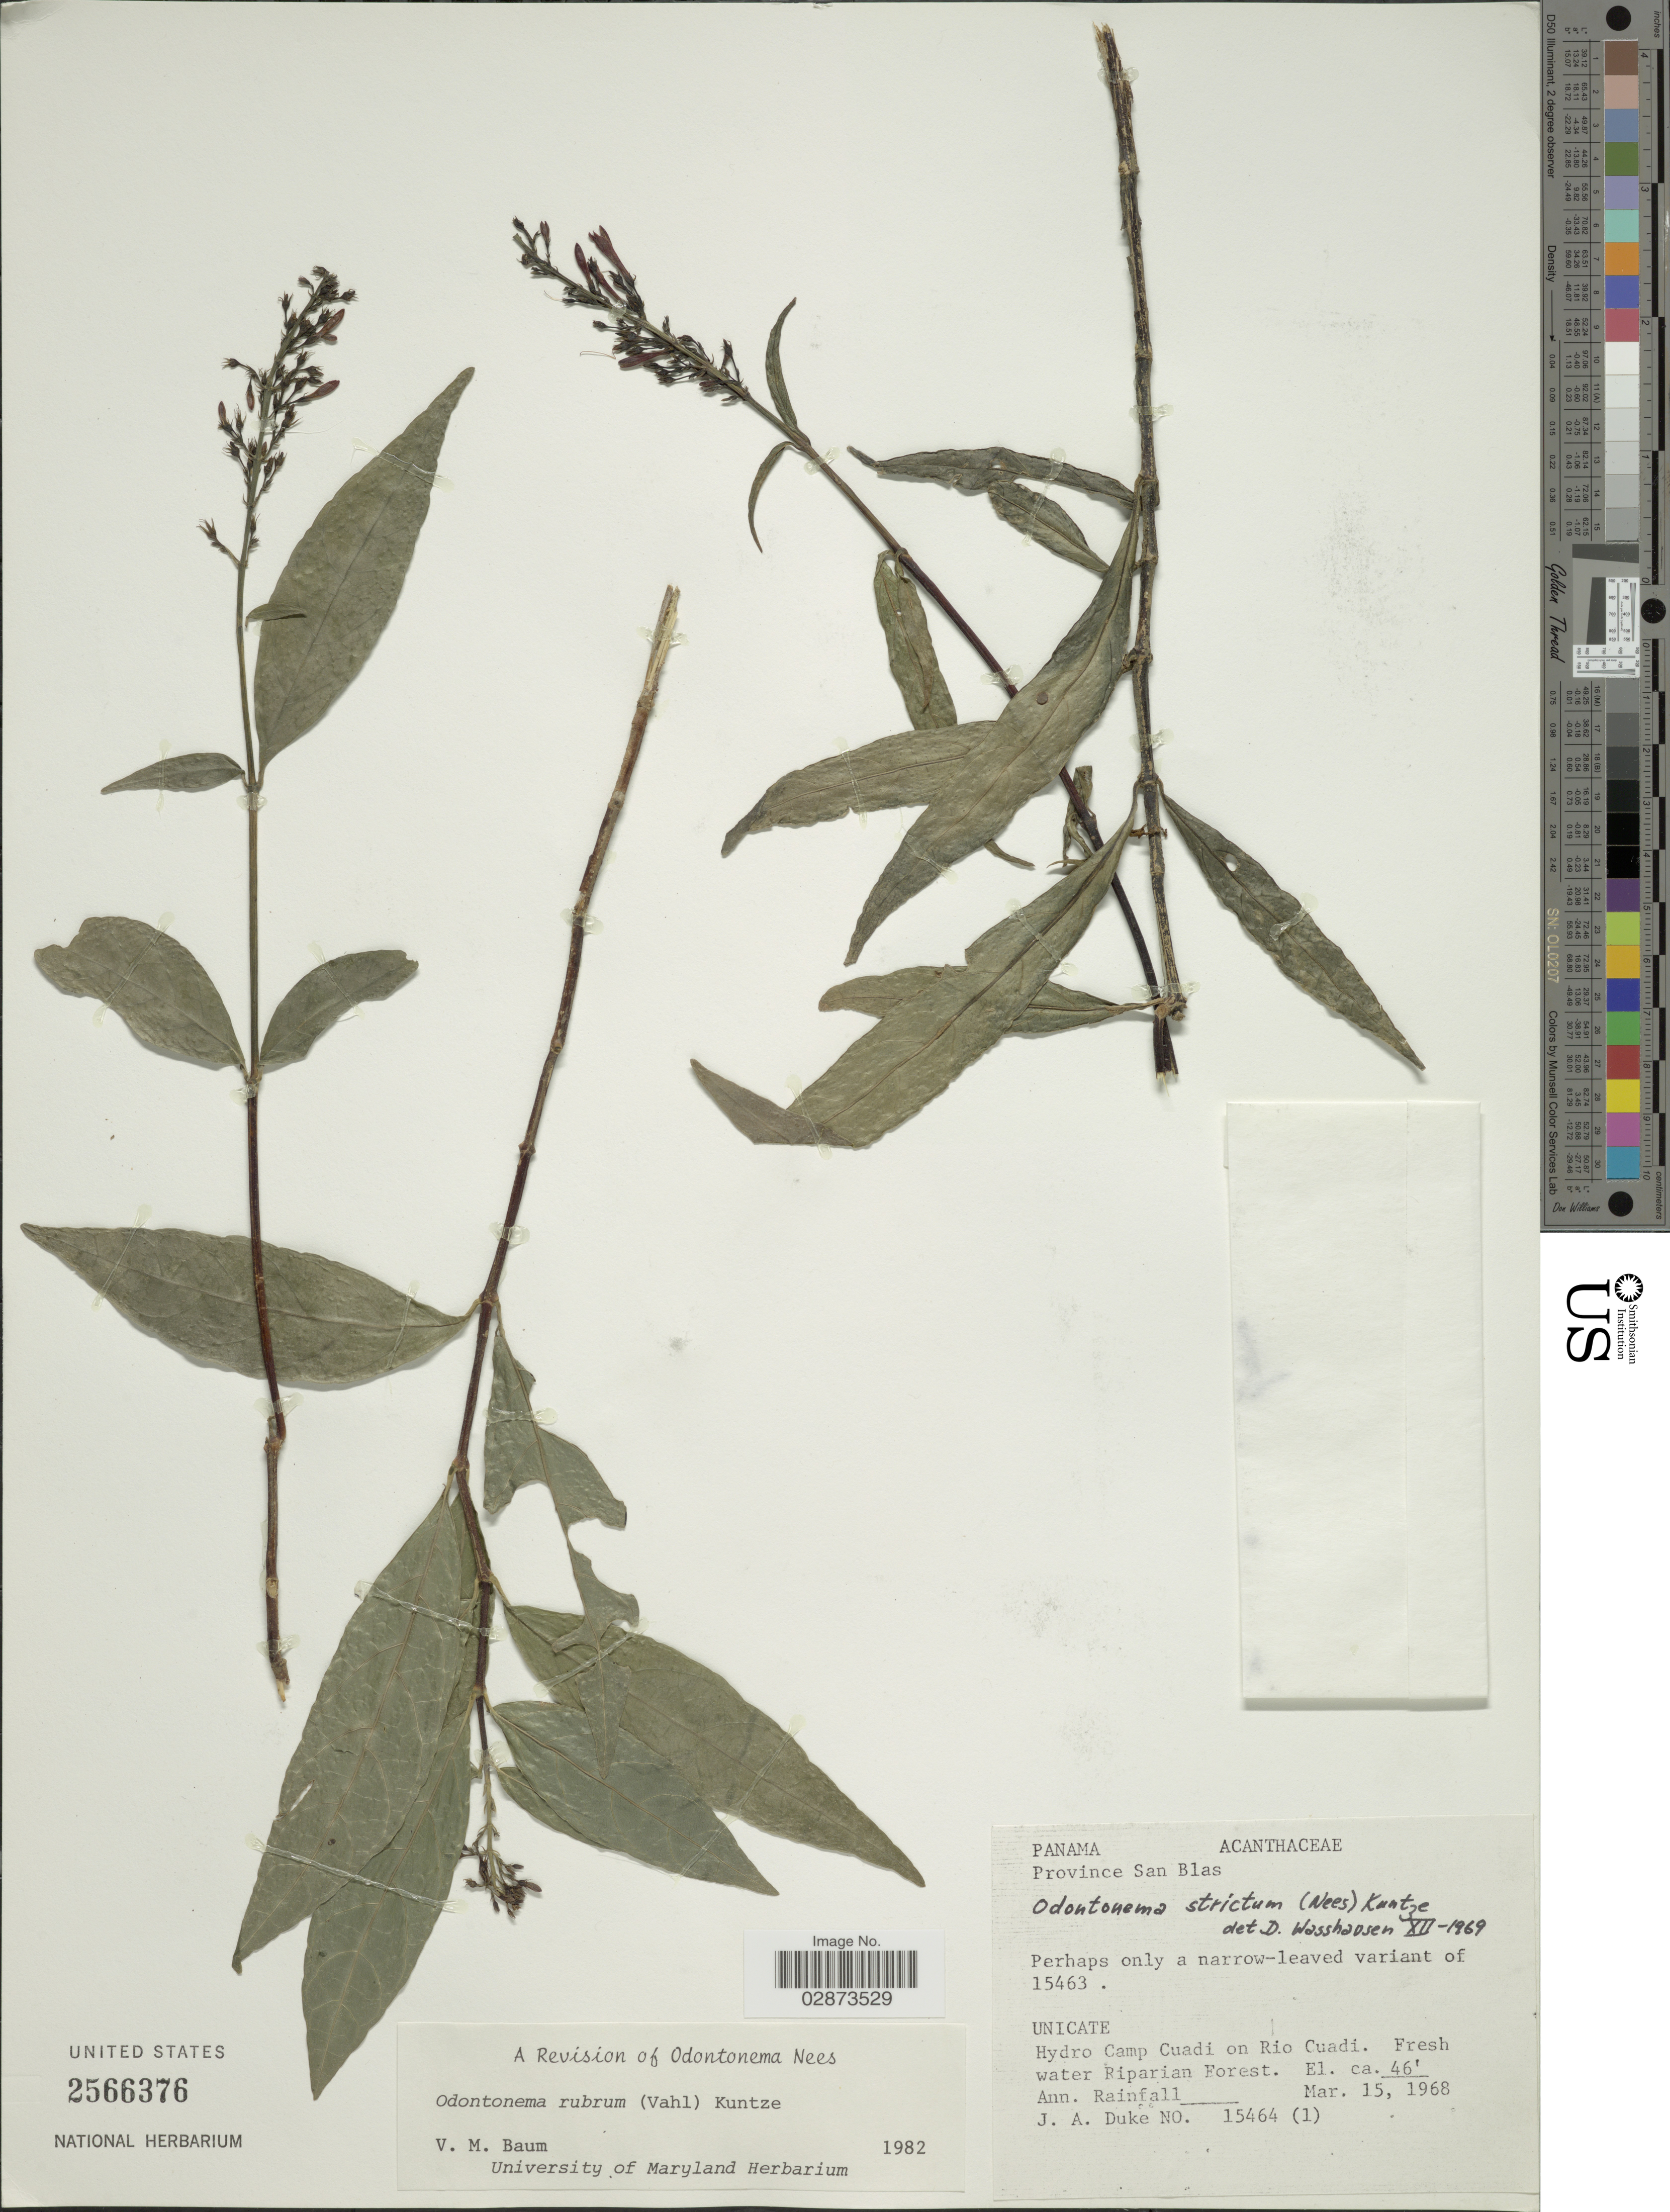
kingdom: Plantae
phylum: Tracheophyta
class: Magnoliopsida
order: Lamiales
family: Acanthaceae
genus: Odontonema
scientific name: Odontonema rubrum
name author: (Vahl) Kuntze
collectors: J. A. Duke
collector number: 15464 (1)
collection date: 1968-03-15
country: Panama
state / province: Kuna Yala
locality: Hydro Camp Cuadi on Rio Cuadi, Fresh water Riparian Forest, Province San Blas.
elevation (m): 14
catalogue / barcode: US 2566376